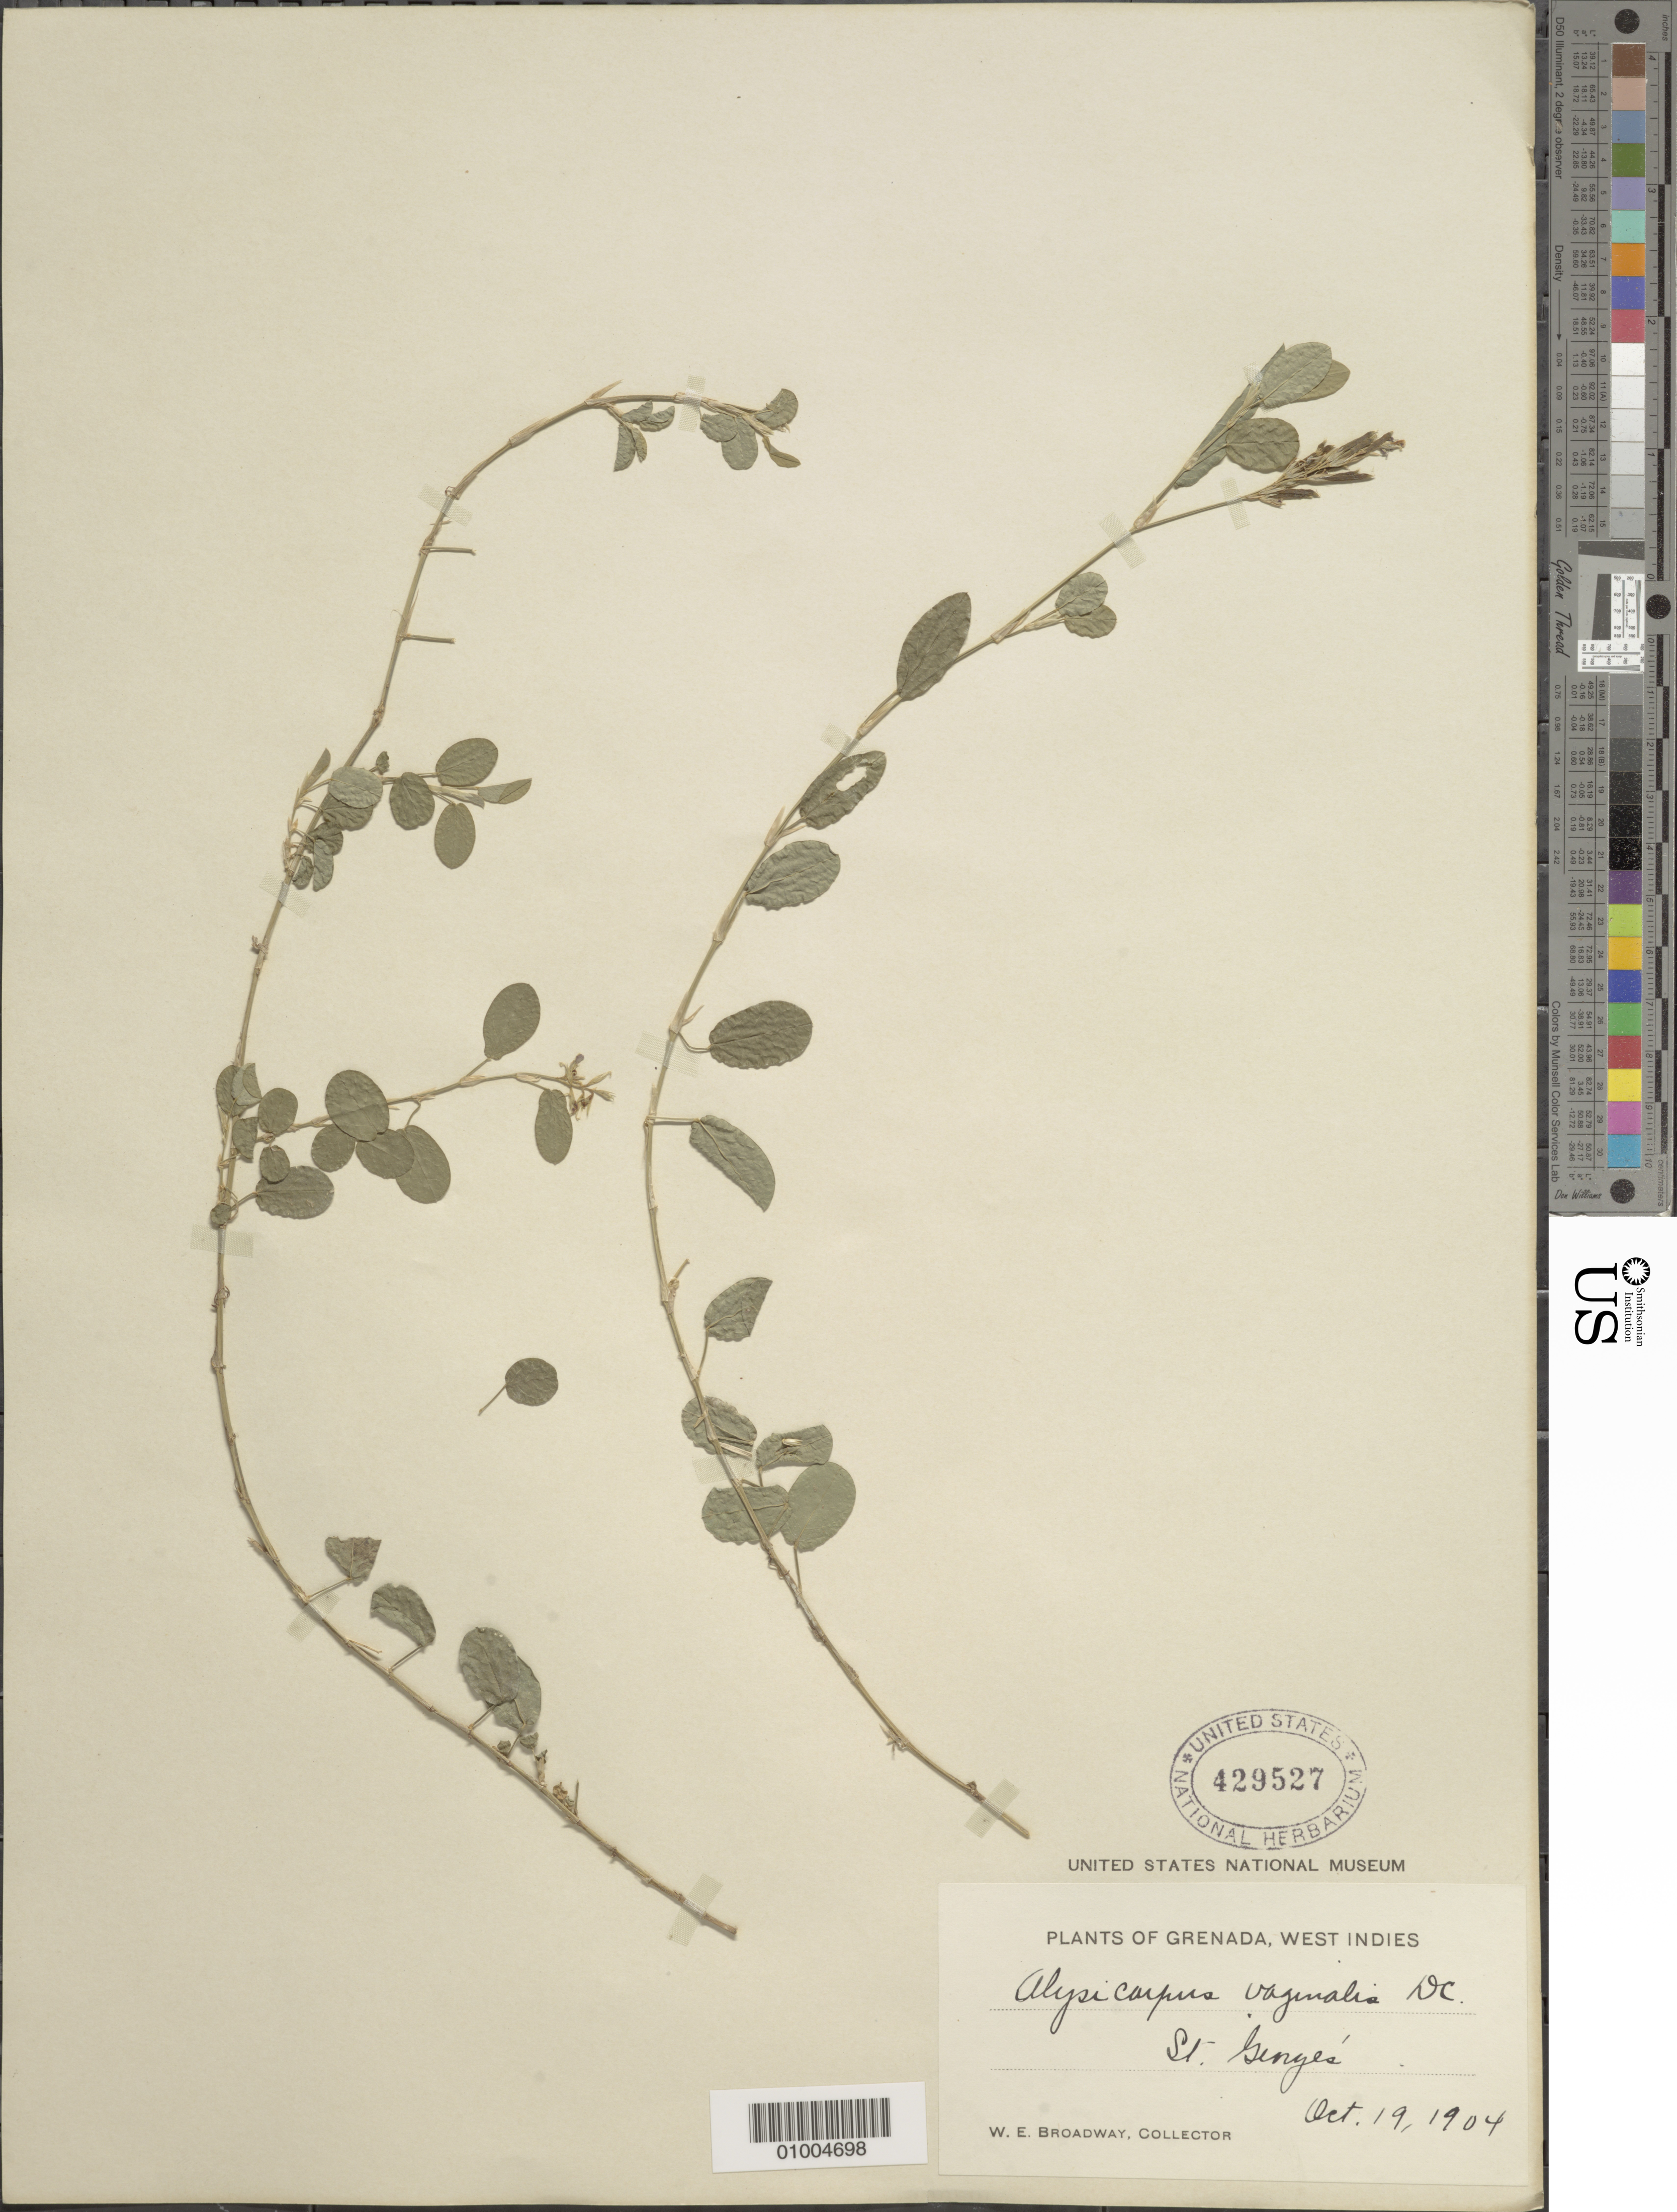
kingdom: Plantae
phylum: Tracheophyta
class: Magnoliopsida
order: Fabales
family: Fabaceae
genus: Alysicarpus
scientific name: Alysicarpus vaginalis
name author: (L.) DC.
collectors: W. E. Broadway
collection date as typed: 19 Oct 1904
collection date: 1904-10-19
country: Grenada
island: Grenada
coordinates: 0 N, 0 E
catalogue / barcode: US 429527